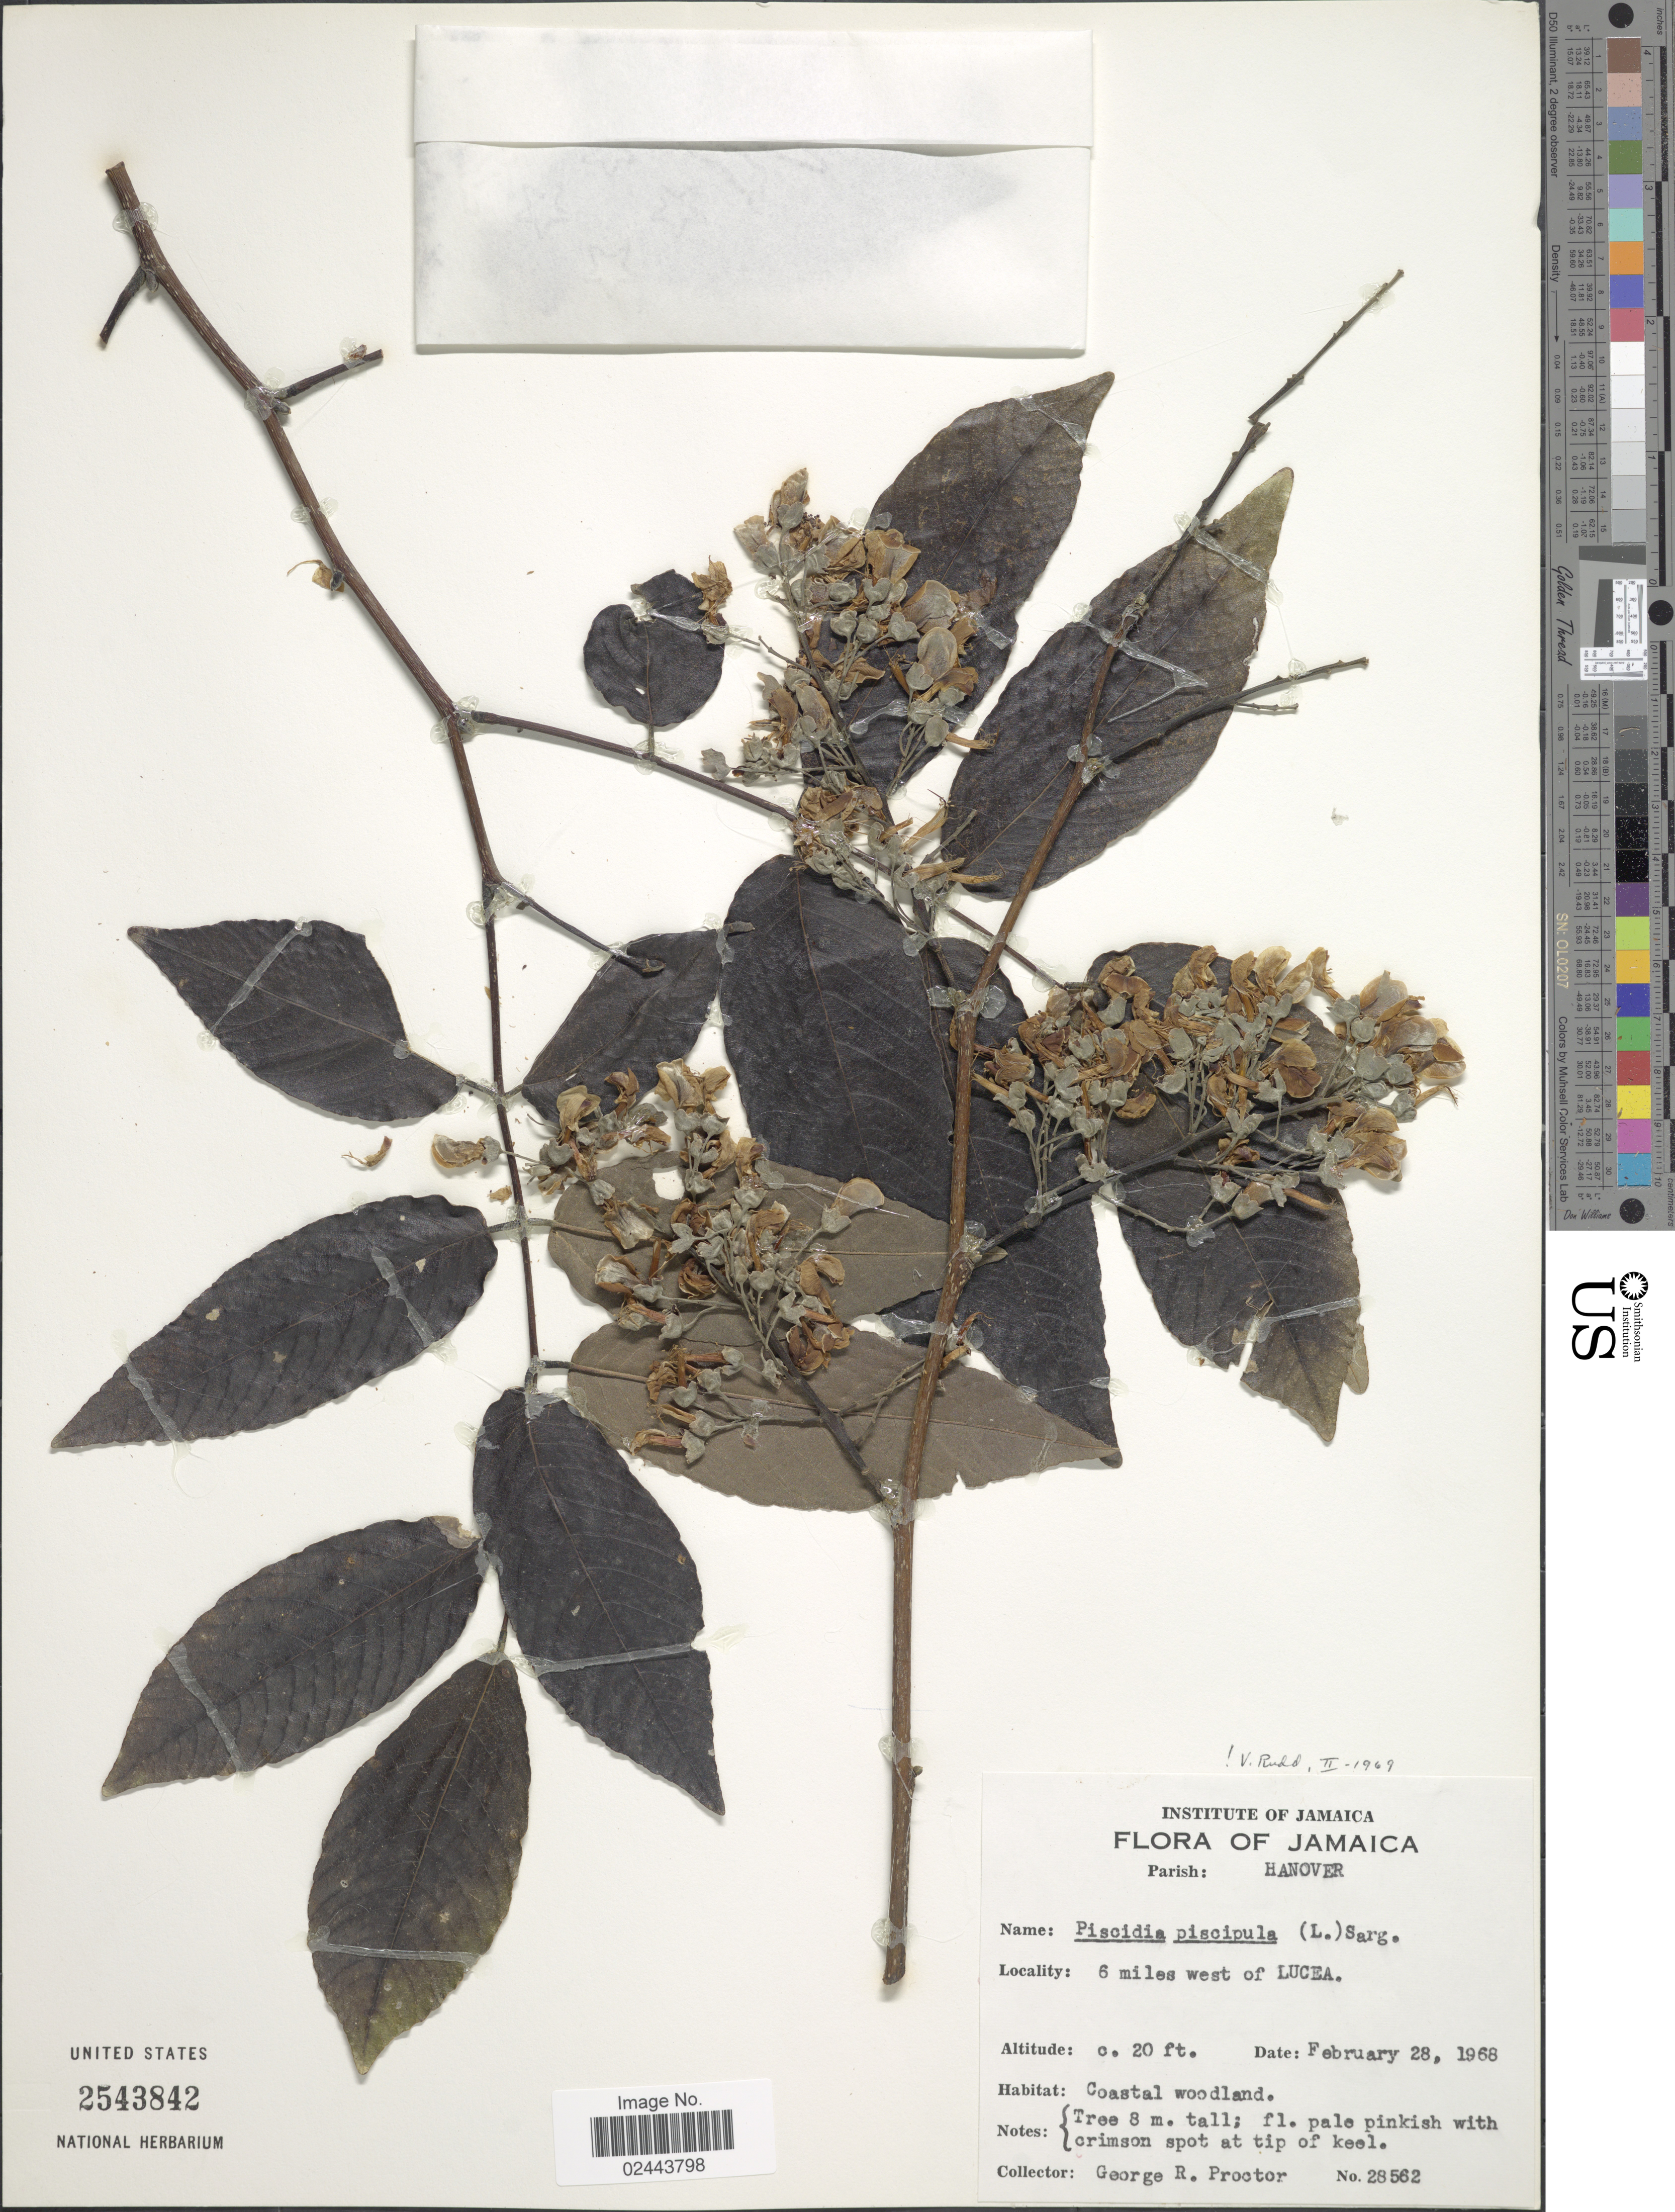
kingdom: Plantae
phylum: Tracheophyta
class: Magnoliopsida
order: Fabales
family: Fabaceae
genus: Piscidia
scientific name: Piscidia piscipula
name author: (L.) Sarg.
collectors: G. Proctor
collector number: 28562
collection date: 1968-02-28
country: Jamaica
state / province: Hanover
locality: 6 miles west of Lucea, coastal woodland.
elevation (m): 6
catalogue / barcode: US 2543842